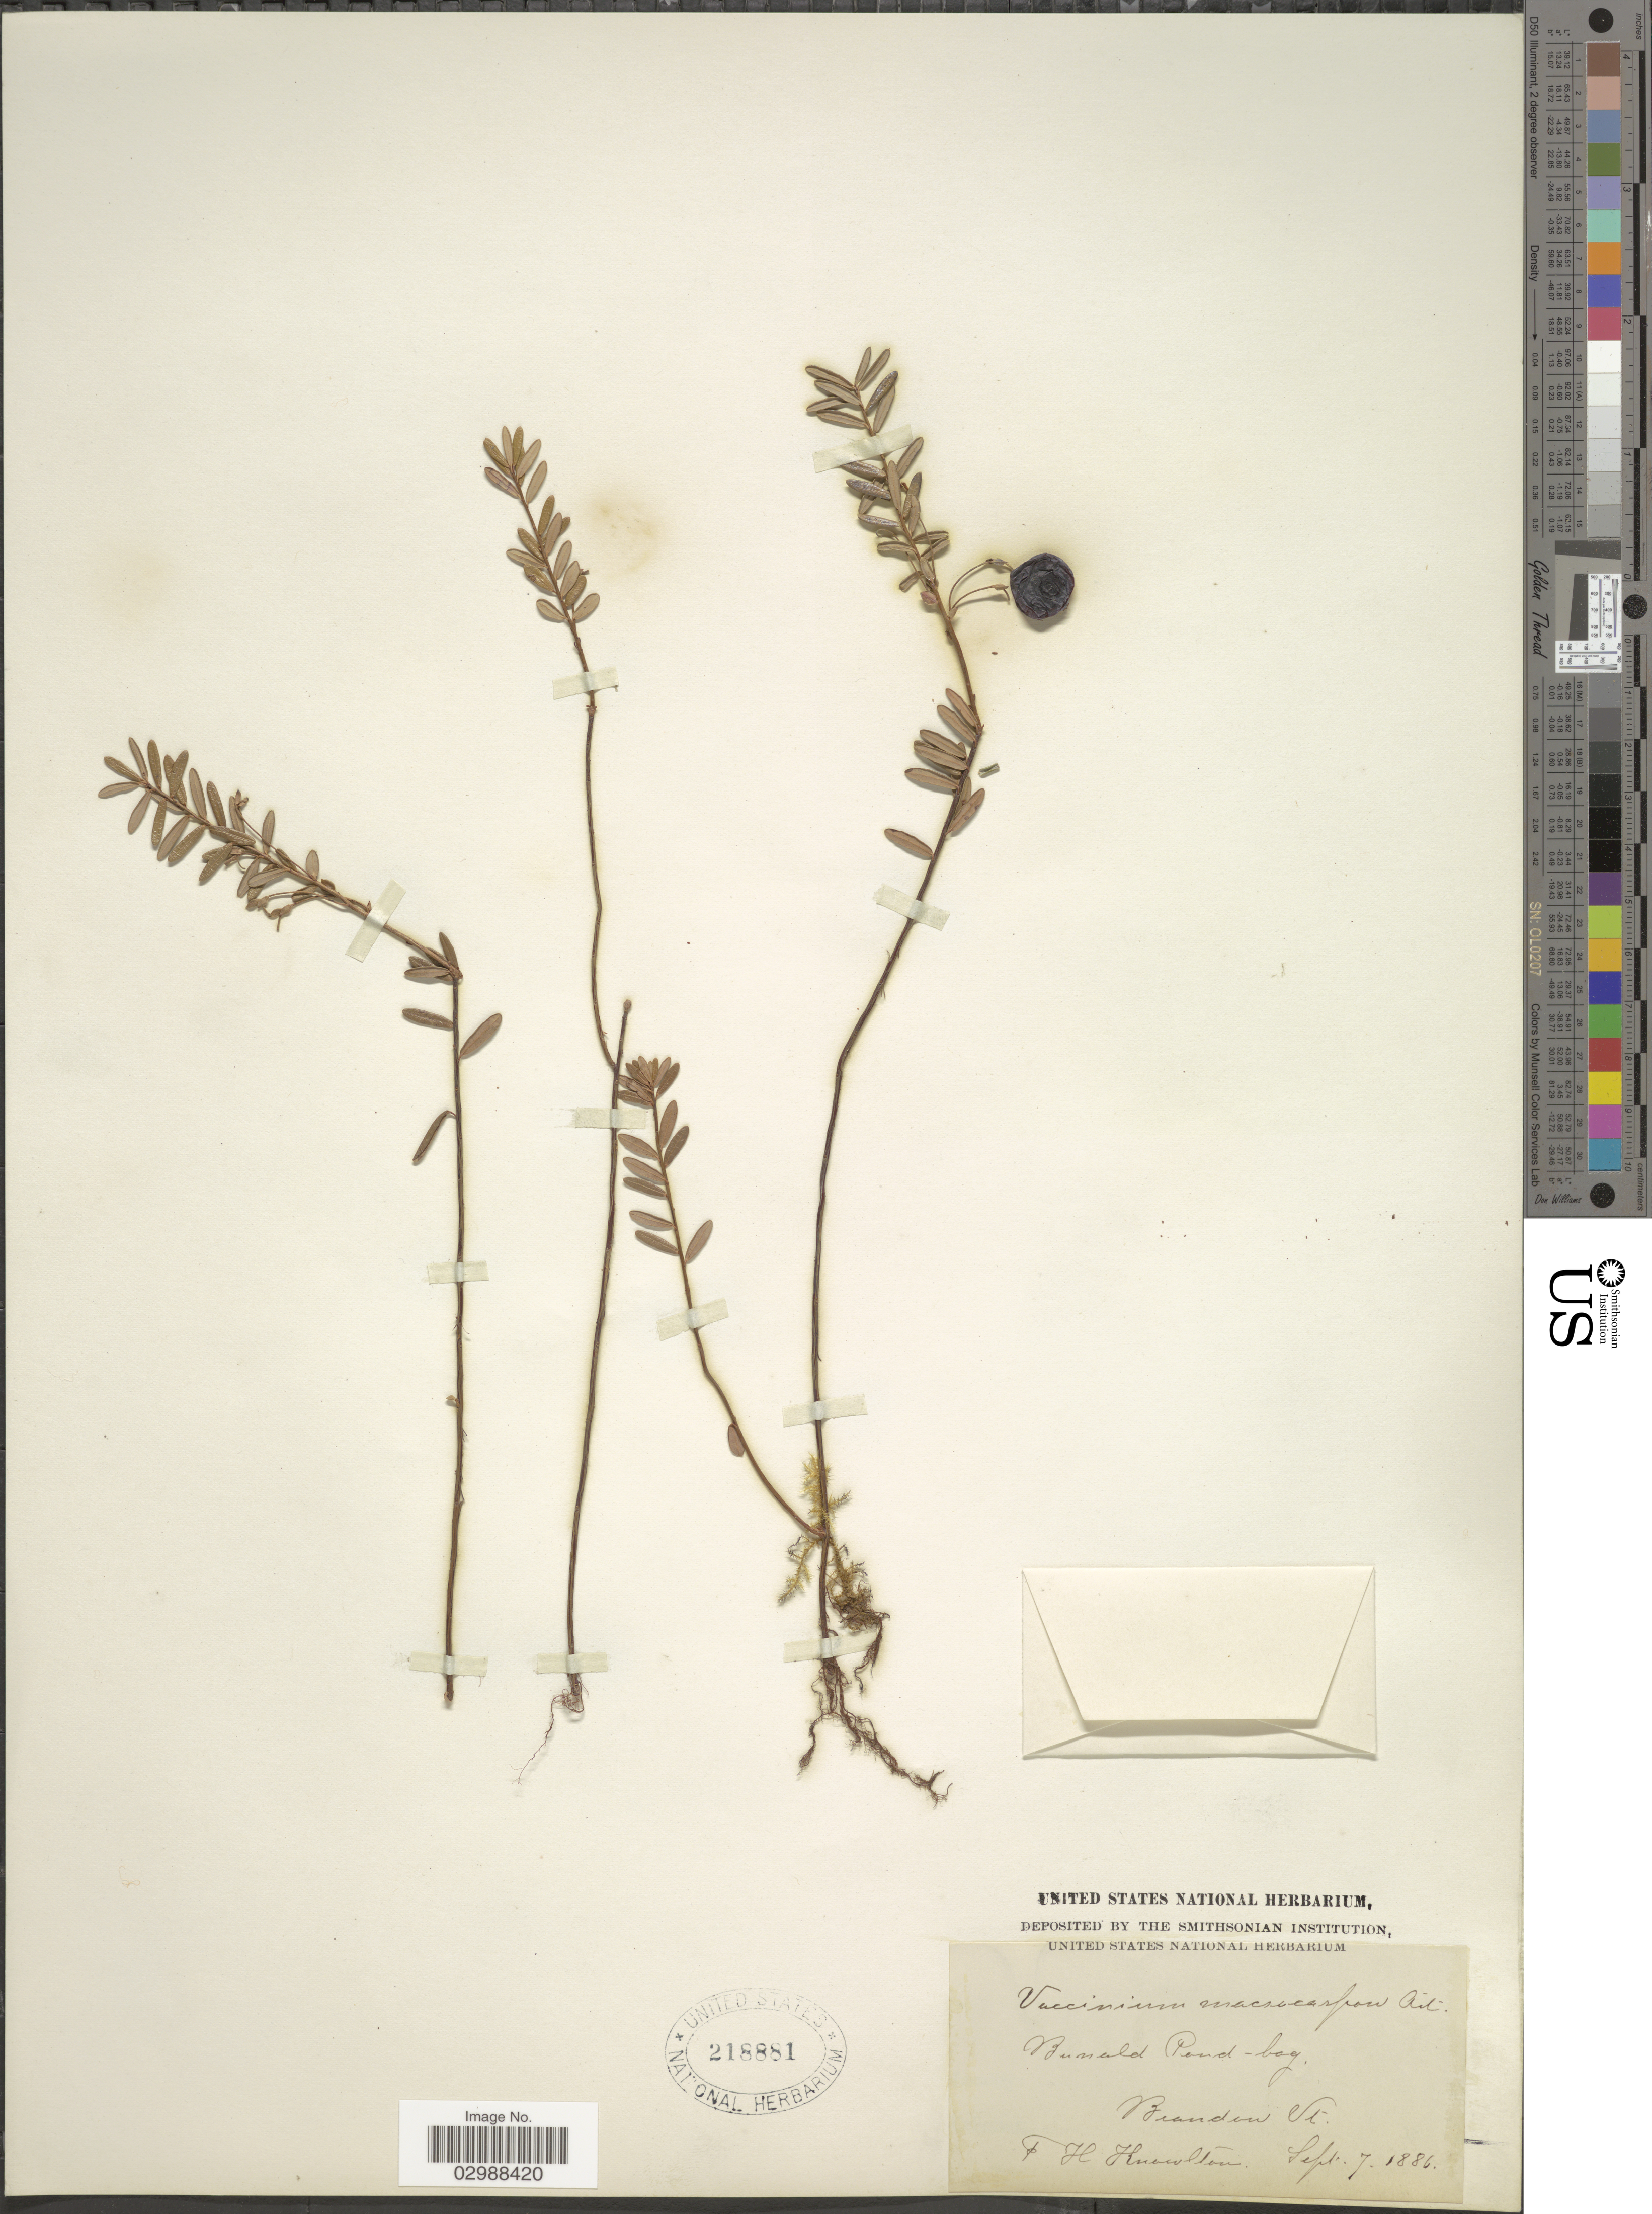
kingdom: Plantae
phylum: Tracheophyta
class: Magnoliopsida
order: Ericales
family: Ericaceae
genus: Vaccinium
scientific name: Vaccinium macrocarpon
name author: Aiton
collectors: F. H. Knowlton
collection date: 1886-09-07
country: United States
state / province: Vermont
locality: Brandon.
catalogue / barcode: US 218881